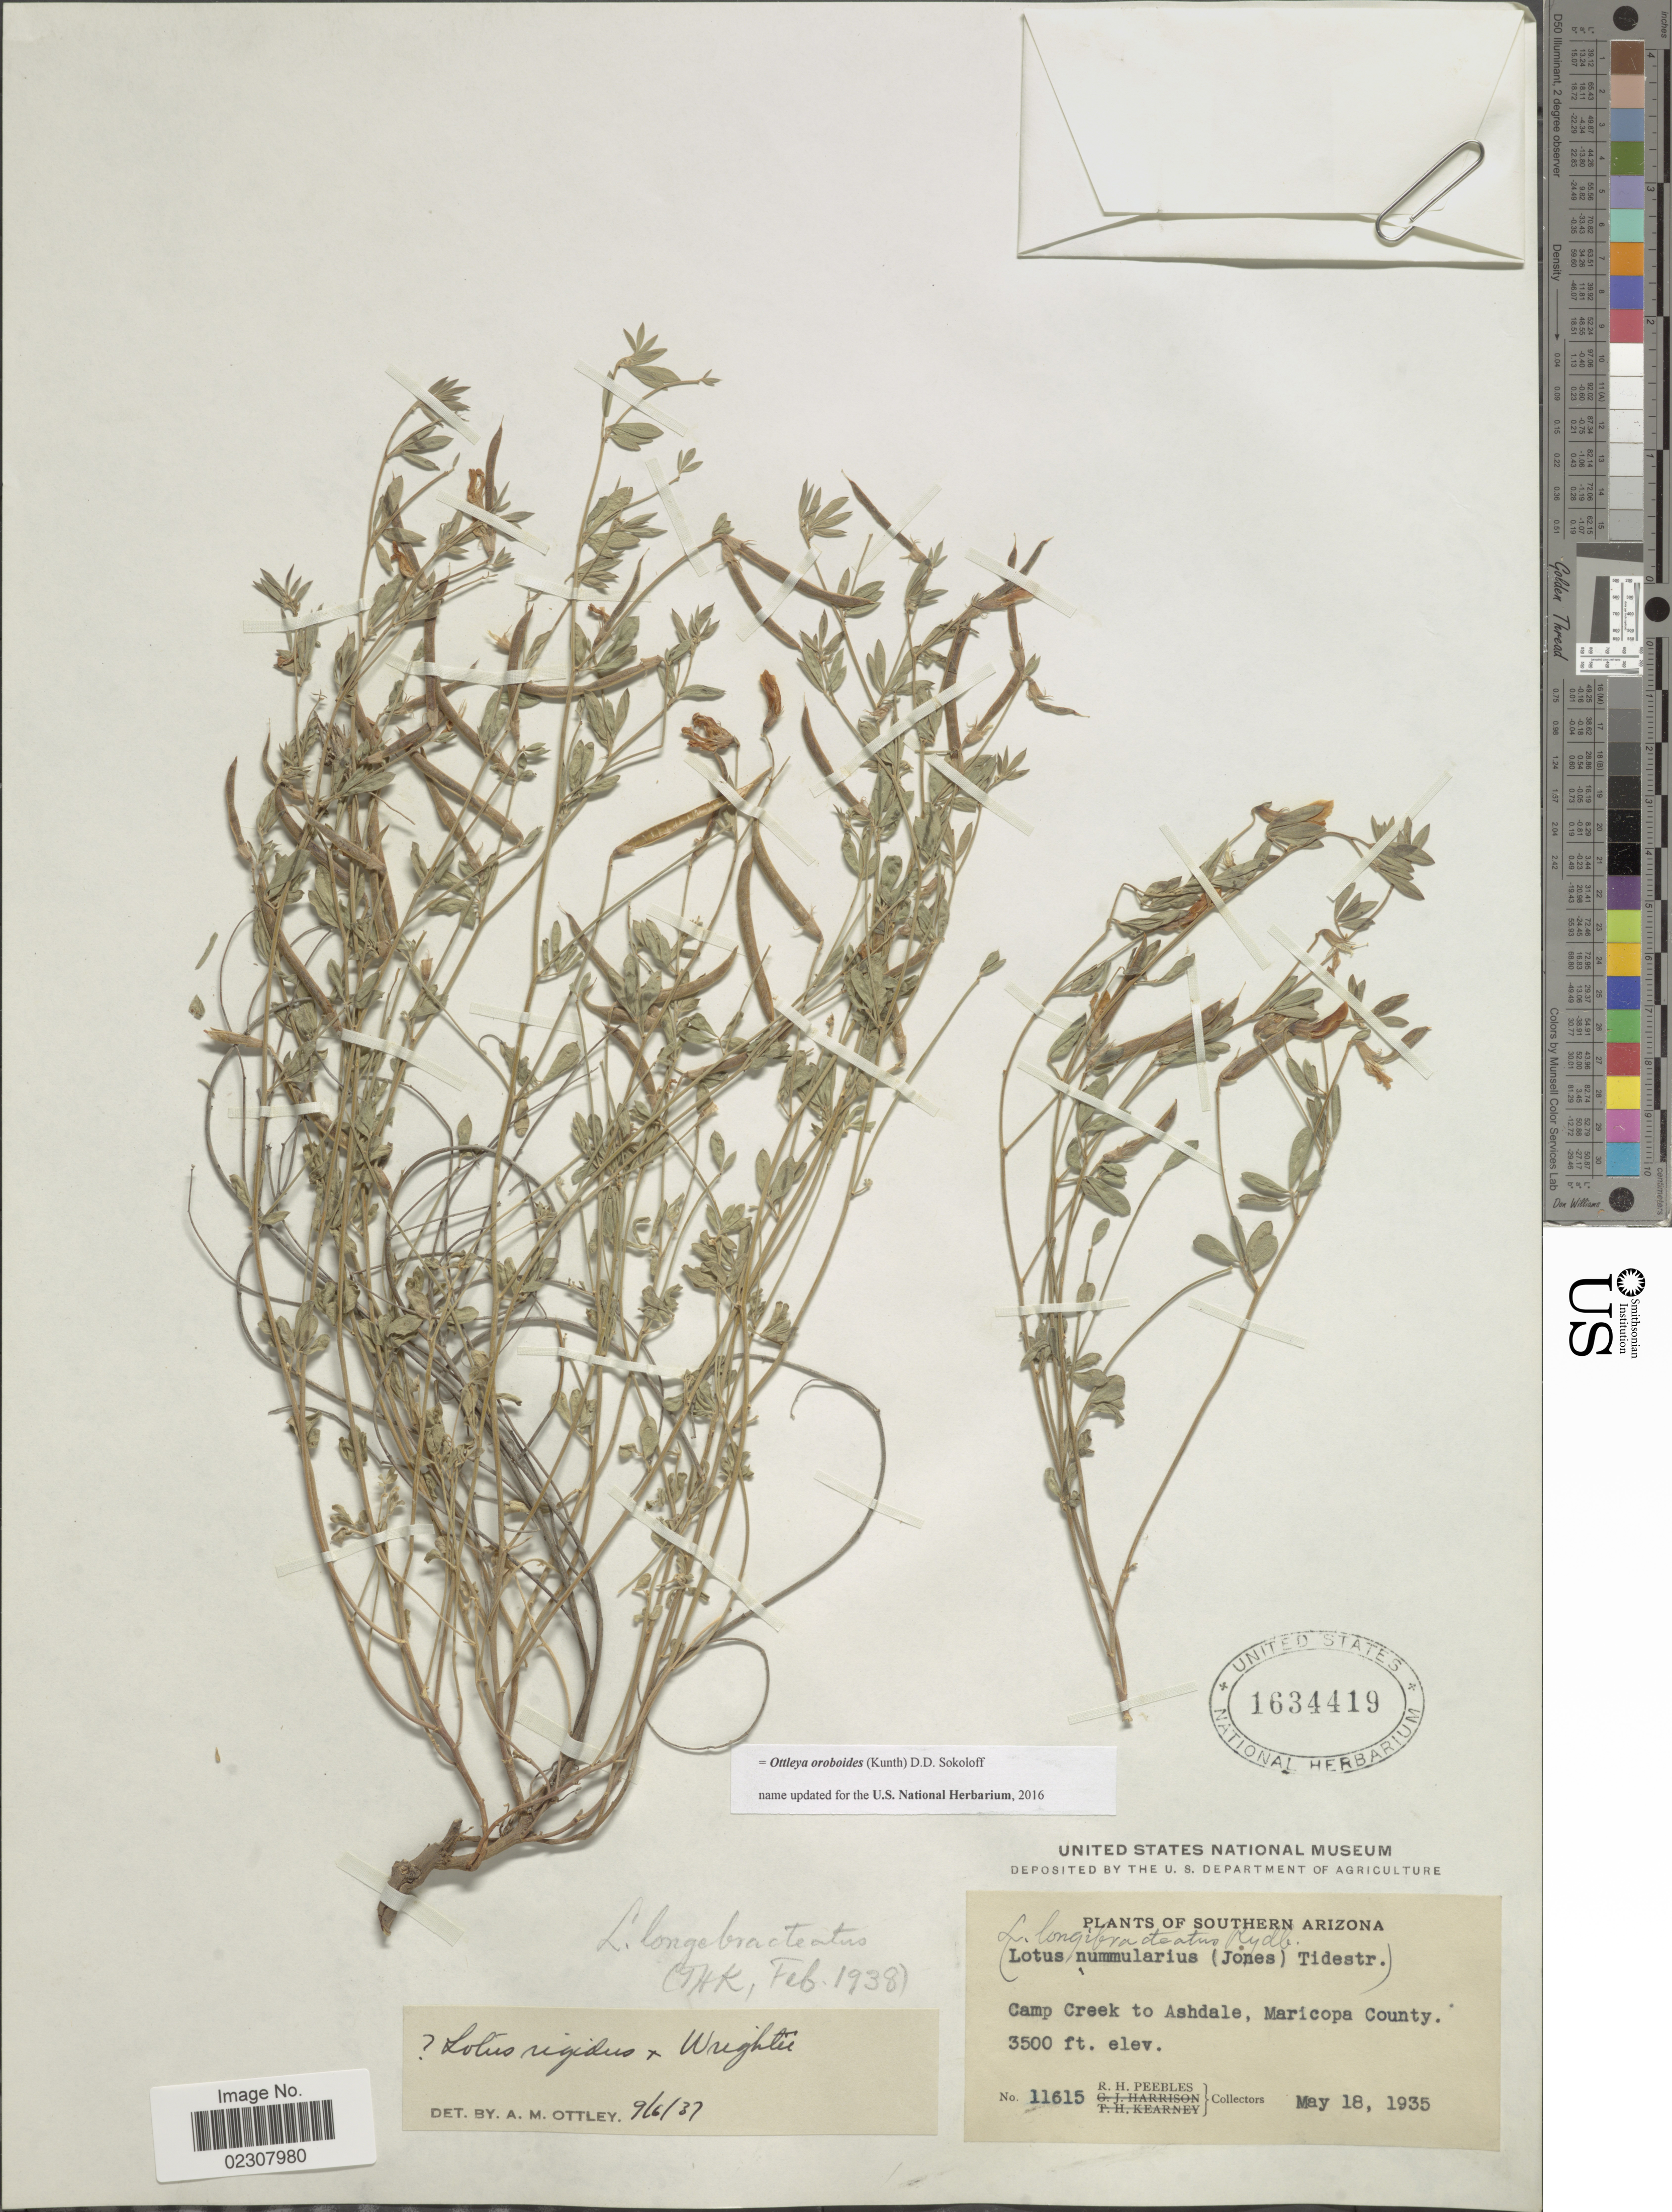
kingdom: Plantae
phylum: Tracheophyta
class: Magnoliopsida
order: Fabales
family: Fabaceae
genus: Ottleya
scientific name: Ottleya oroboides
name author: (Kunth) D.D. Sokoloff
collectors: R. H. Peebles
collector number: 11615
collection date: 1935-05-18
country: United States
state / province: Arizona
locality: Southern Arizona, Camp Creek to Ashdale, Maricopa County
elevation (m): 1067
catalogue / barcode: US 1634419